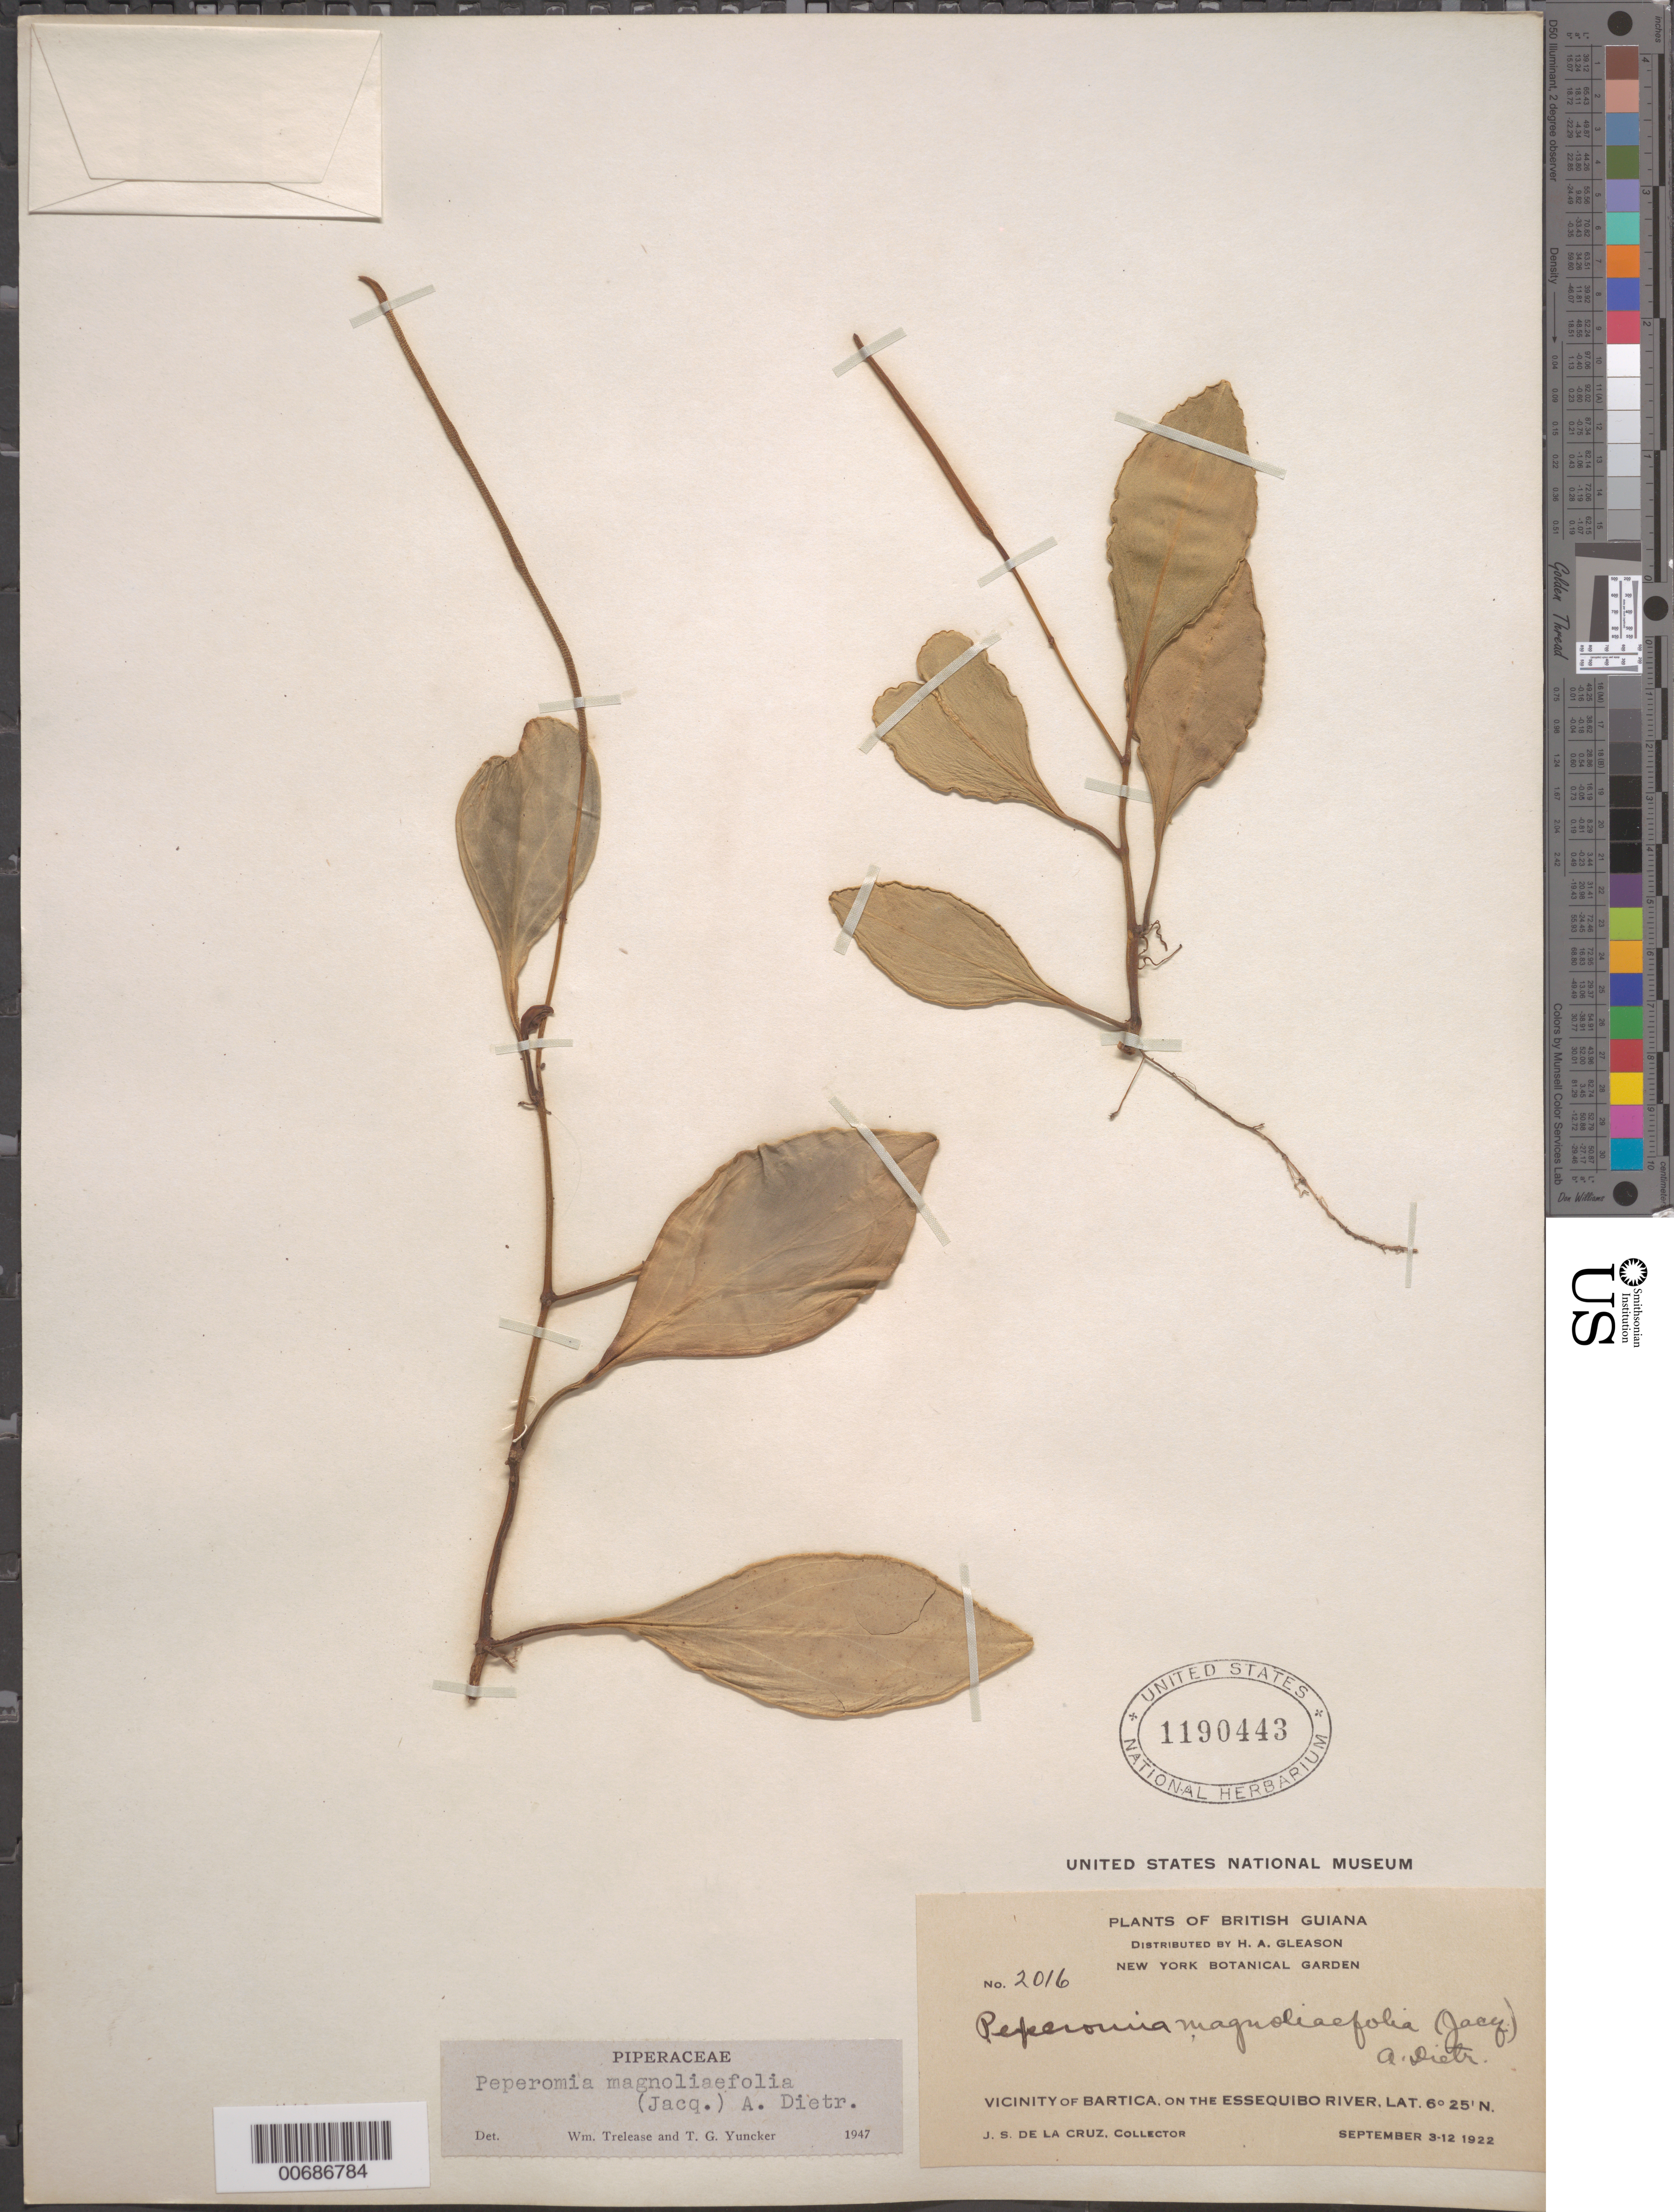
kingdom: Plantae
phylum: Tracheophyta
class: Magnoliopsida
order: Piperales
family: Piperaceae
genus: Peperomia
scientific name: Peperomia magnoliifolia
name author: (Jacq.) A. Dietr.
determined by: Trelease, W.; Yuncker, T. G.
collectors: J. S. de la Cruz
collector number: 2016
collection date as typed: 3-Sep-22 to 12-Sep-22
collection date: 1922-09-03/1922-09-12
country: Guyana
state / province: Cuyuni-Mazaruni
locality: Bartica, vic., on the Essequibo River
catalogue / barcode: US 1190443